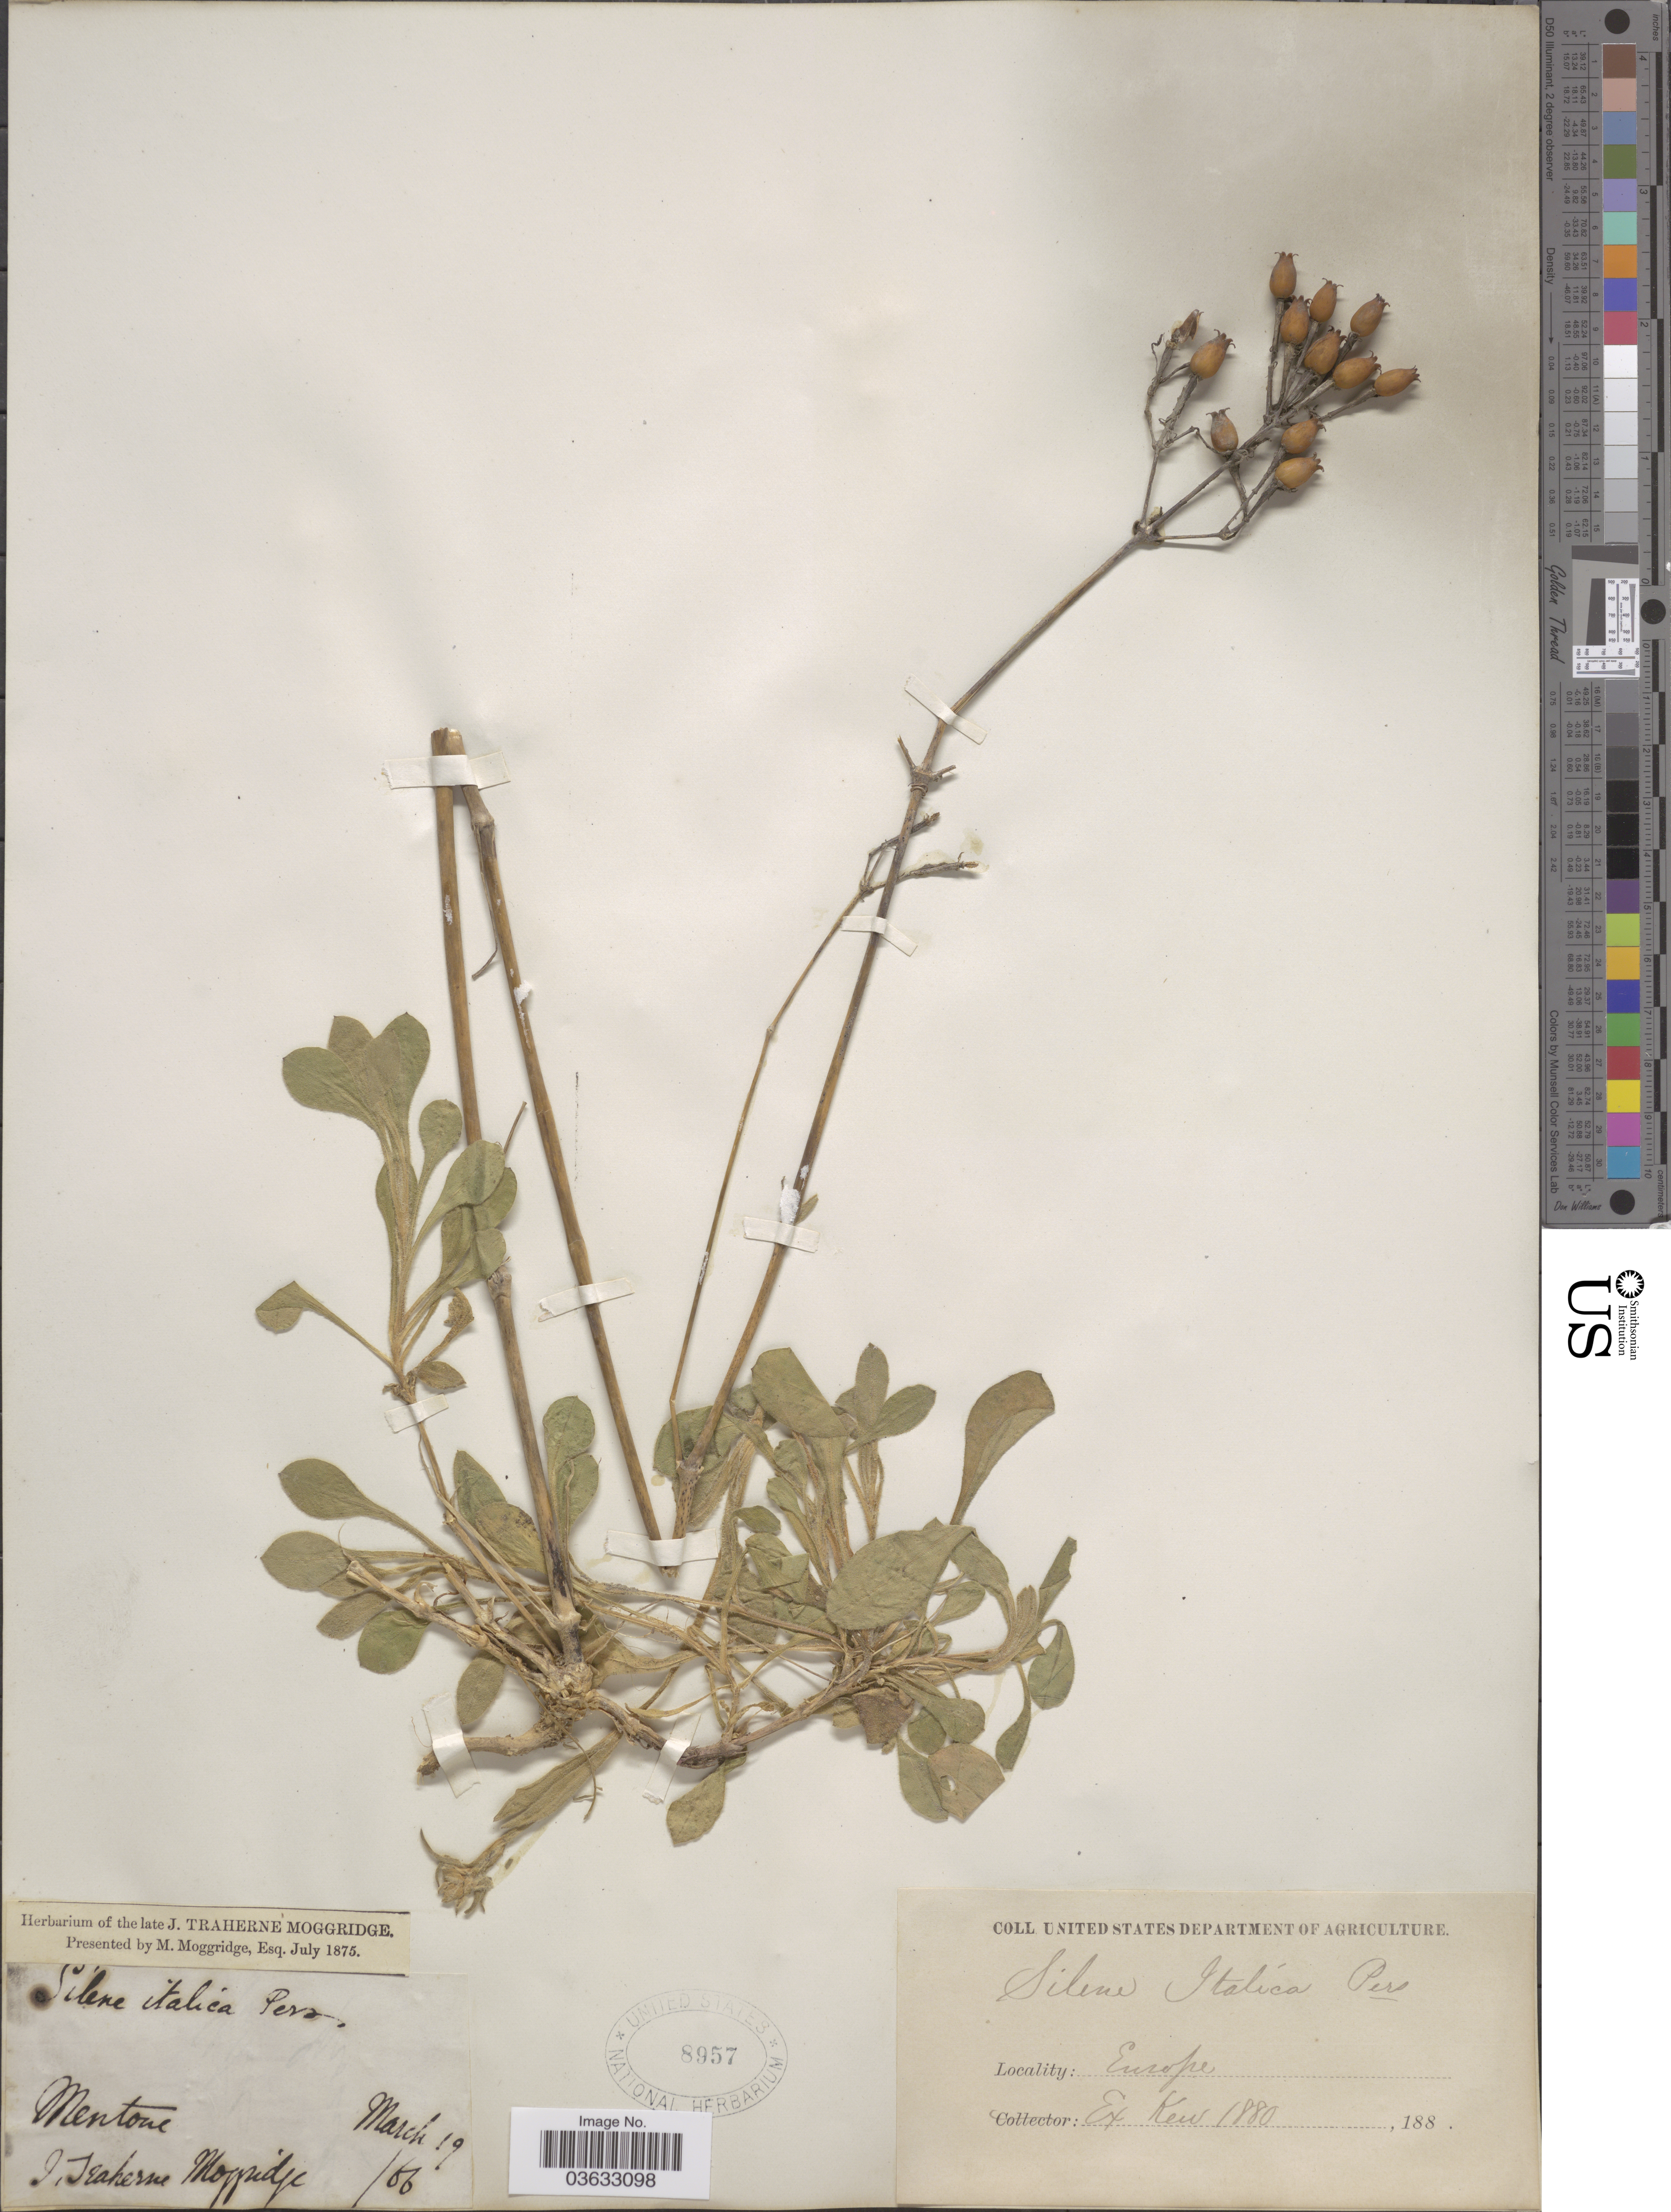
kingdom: Plantae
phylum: Tracheophyta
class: Magnoliopsida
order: Caryophyllales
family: Caryophyllaceae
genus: Silene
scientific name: Silene italica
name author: (L.) Pers.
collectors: J. T. Moggridge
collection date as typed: Transcribed d/m/y: 19/3/66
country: France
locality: Mentone. Europe.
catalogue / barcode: US 8957